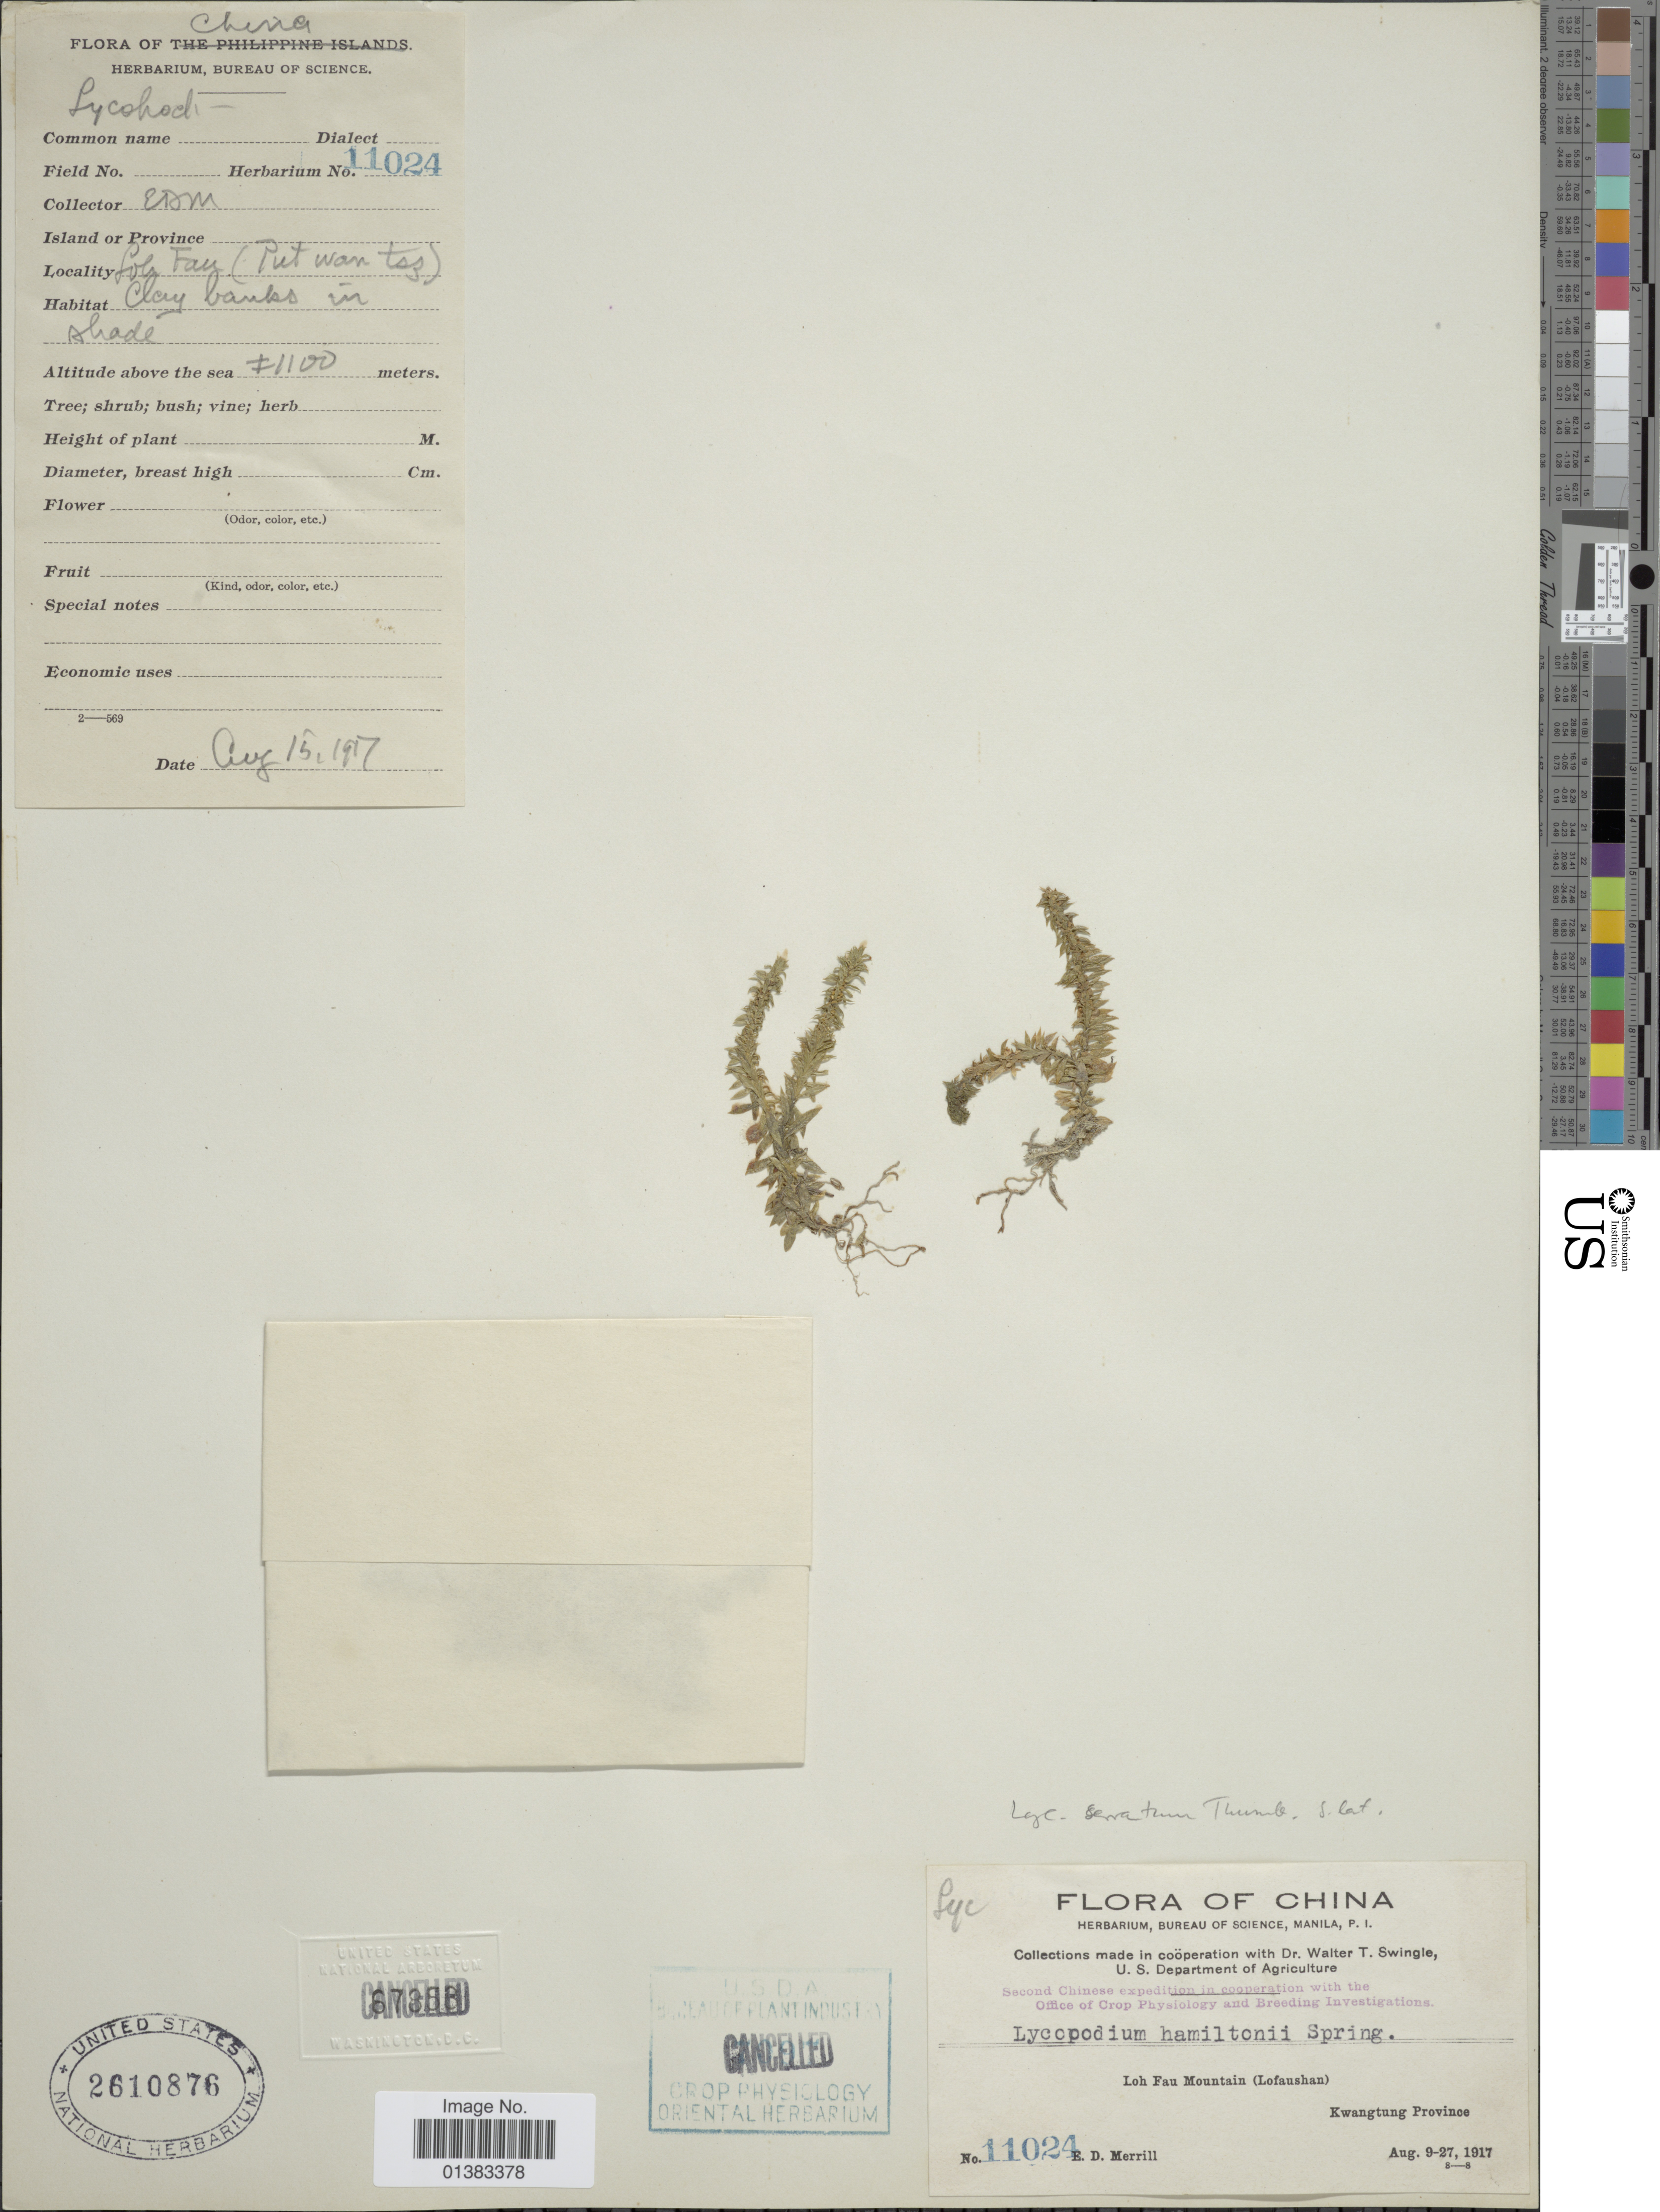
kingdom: Plantae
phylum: Tracheophyta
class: Lycopodiopsida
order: Lycopodiales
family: Lycopodiaceae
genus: Huperzia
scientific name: Huperzia serrata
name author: (Thunb.) Trevis.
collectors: E. D. Merrill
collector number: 11024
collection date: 1917-08-15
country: China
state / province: Guangdong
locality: Loh Fau Mountain (Lofaushan), Kwangtung Province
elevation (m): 1100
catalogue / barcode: US 2610876